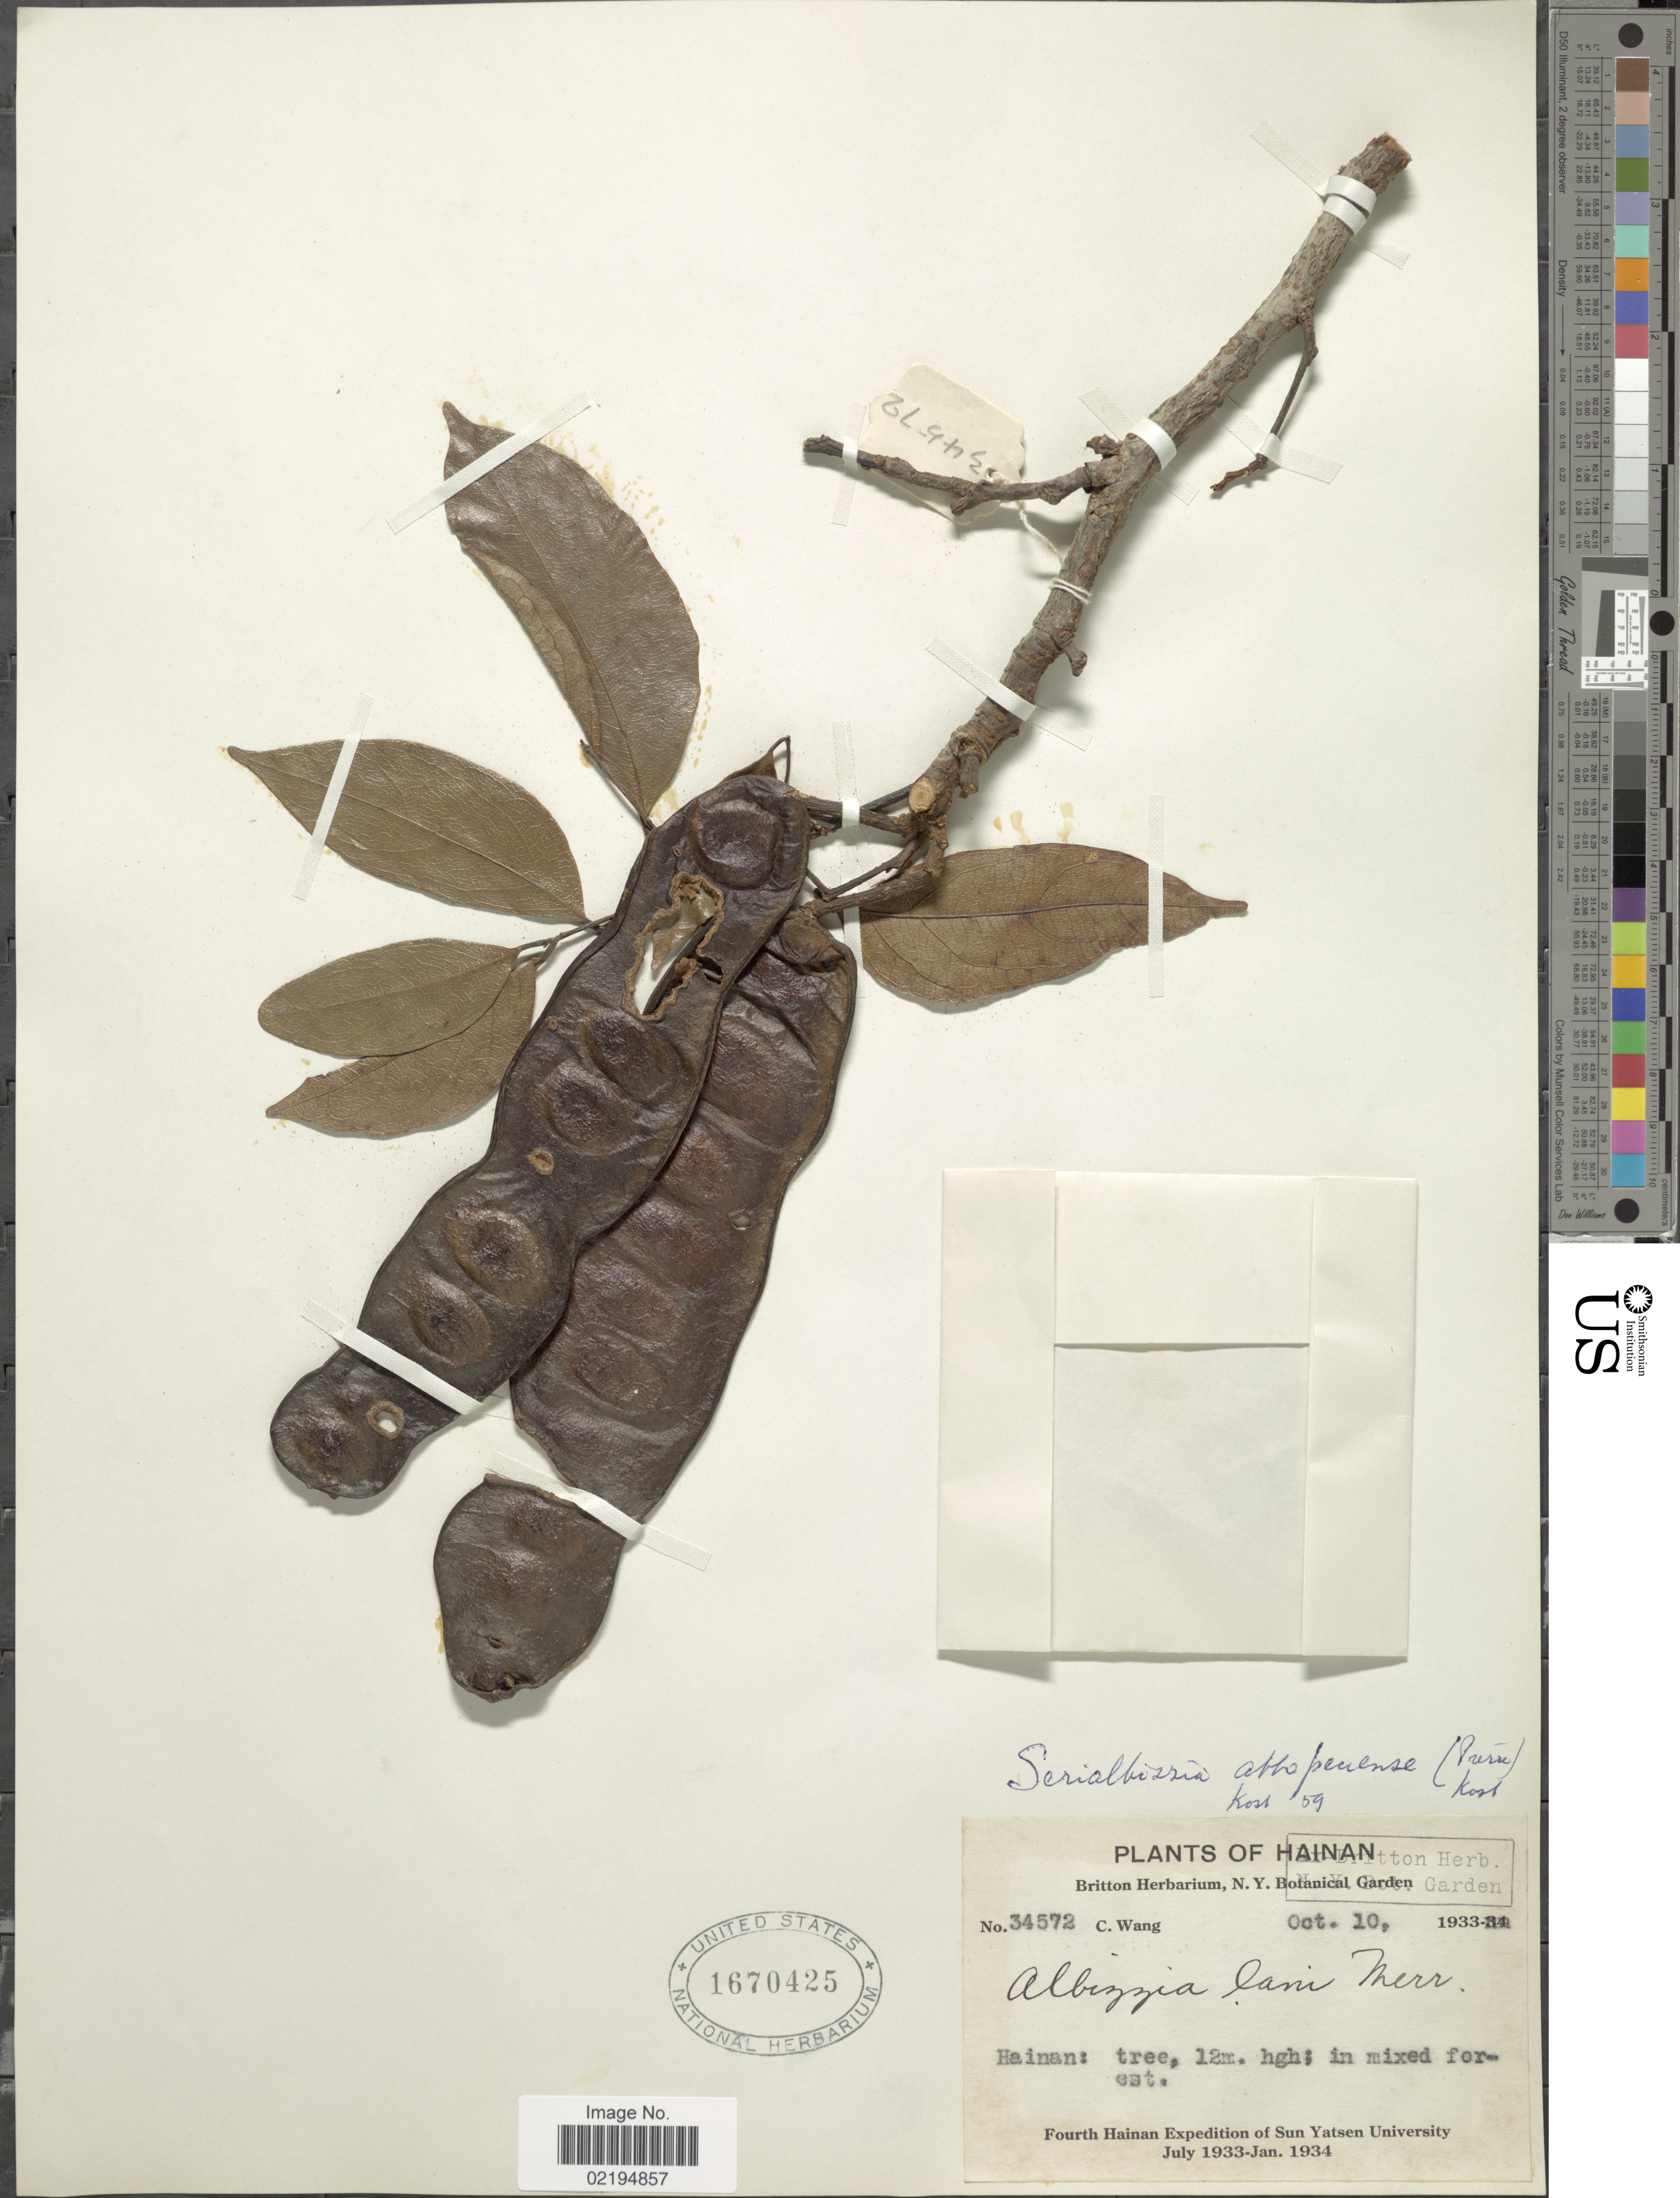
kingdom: Plantae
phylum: Tracheophyta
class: Magnoliopsida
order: Fabales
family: Fabaceae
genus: Albizia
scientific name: Albizia attopeuensis var. laui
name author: (Merr.) I.C. Nielsen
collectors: C. Wang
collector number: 34572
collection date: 1933-10-10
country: China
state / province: Hainan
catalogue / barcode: US 1670425